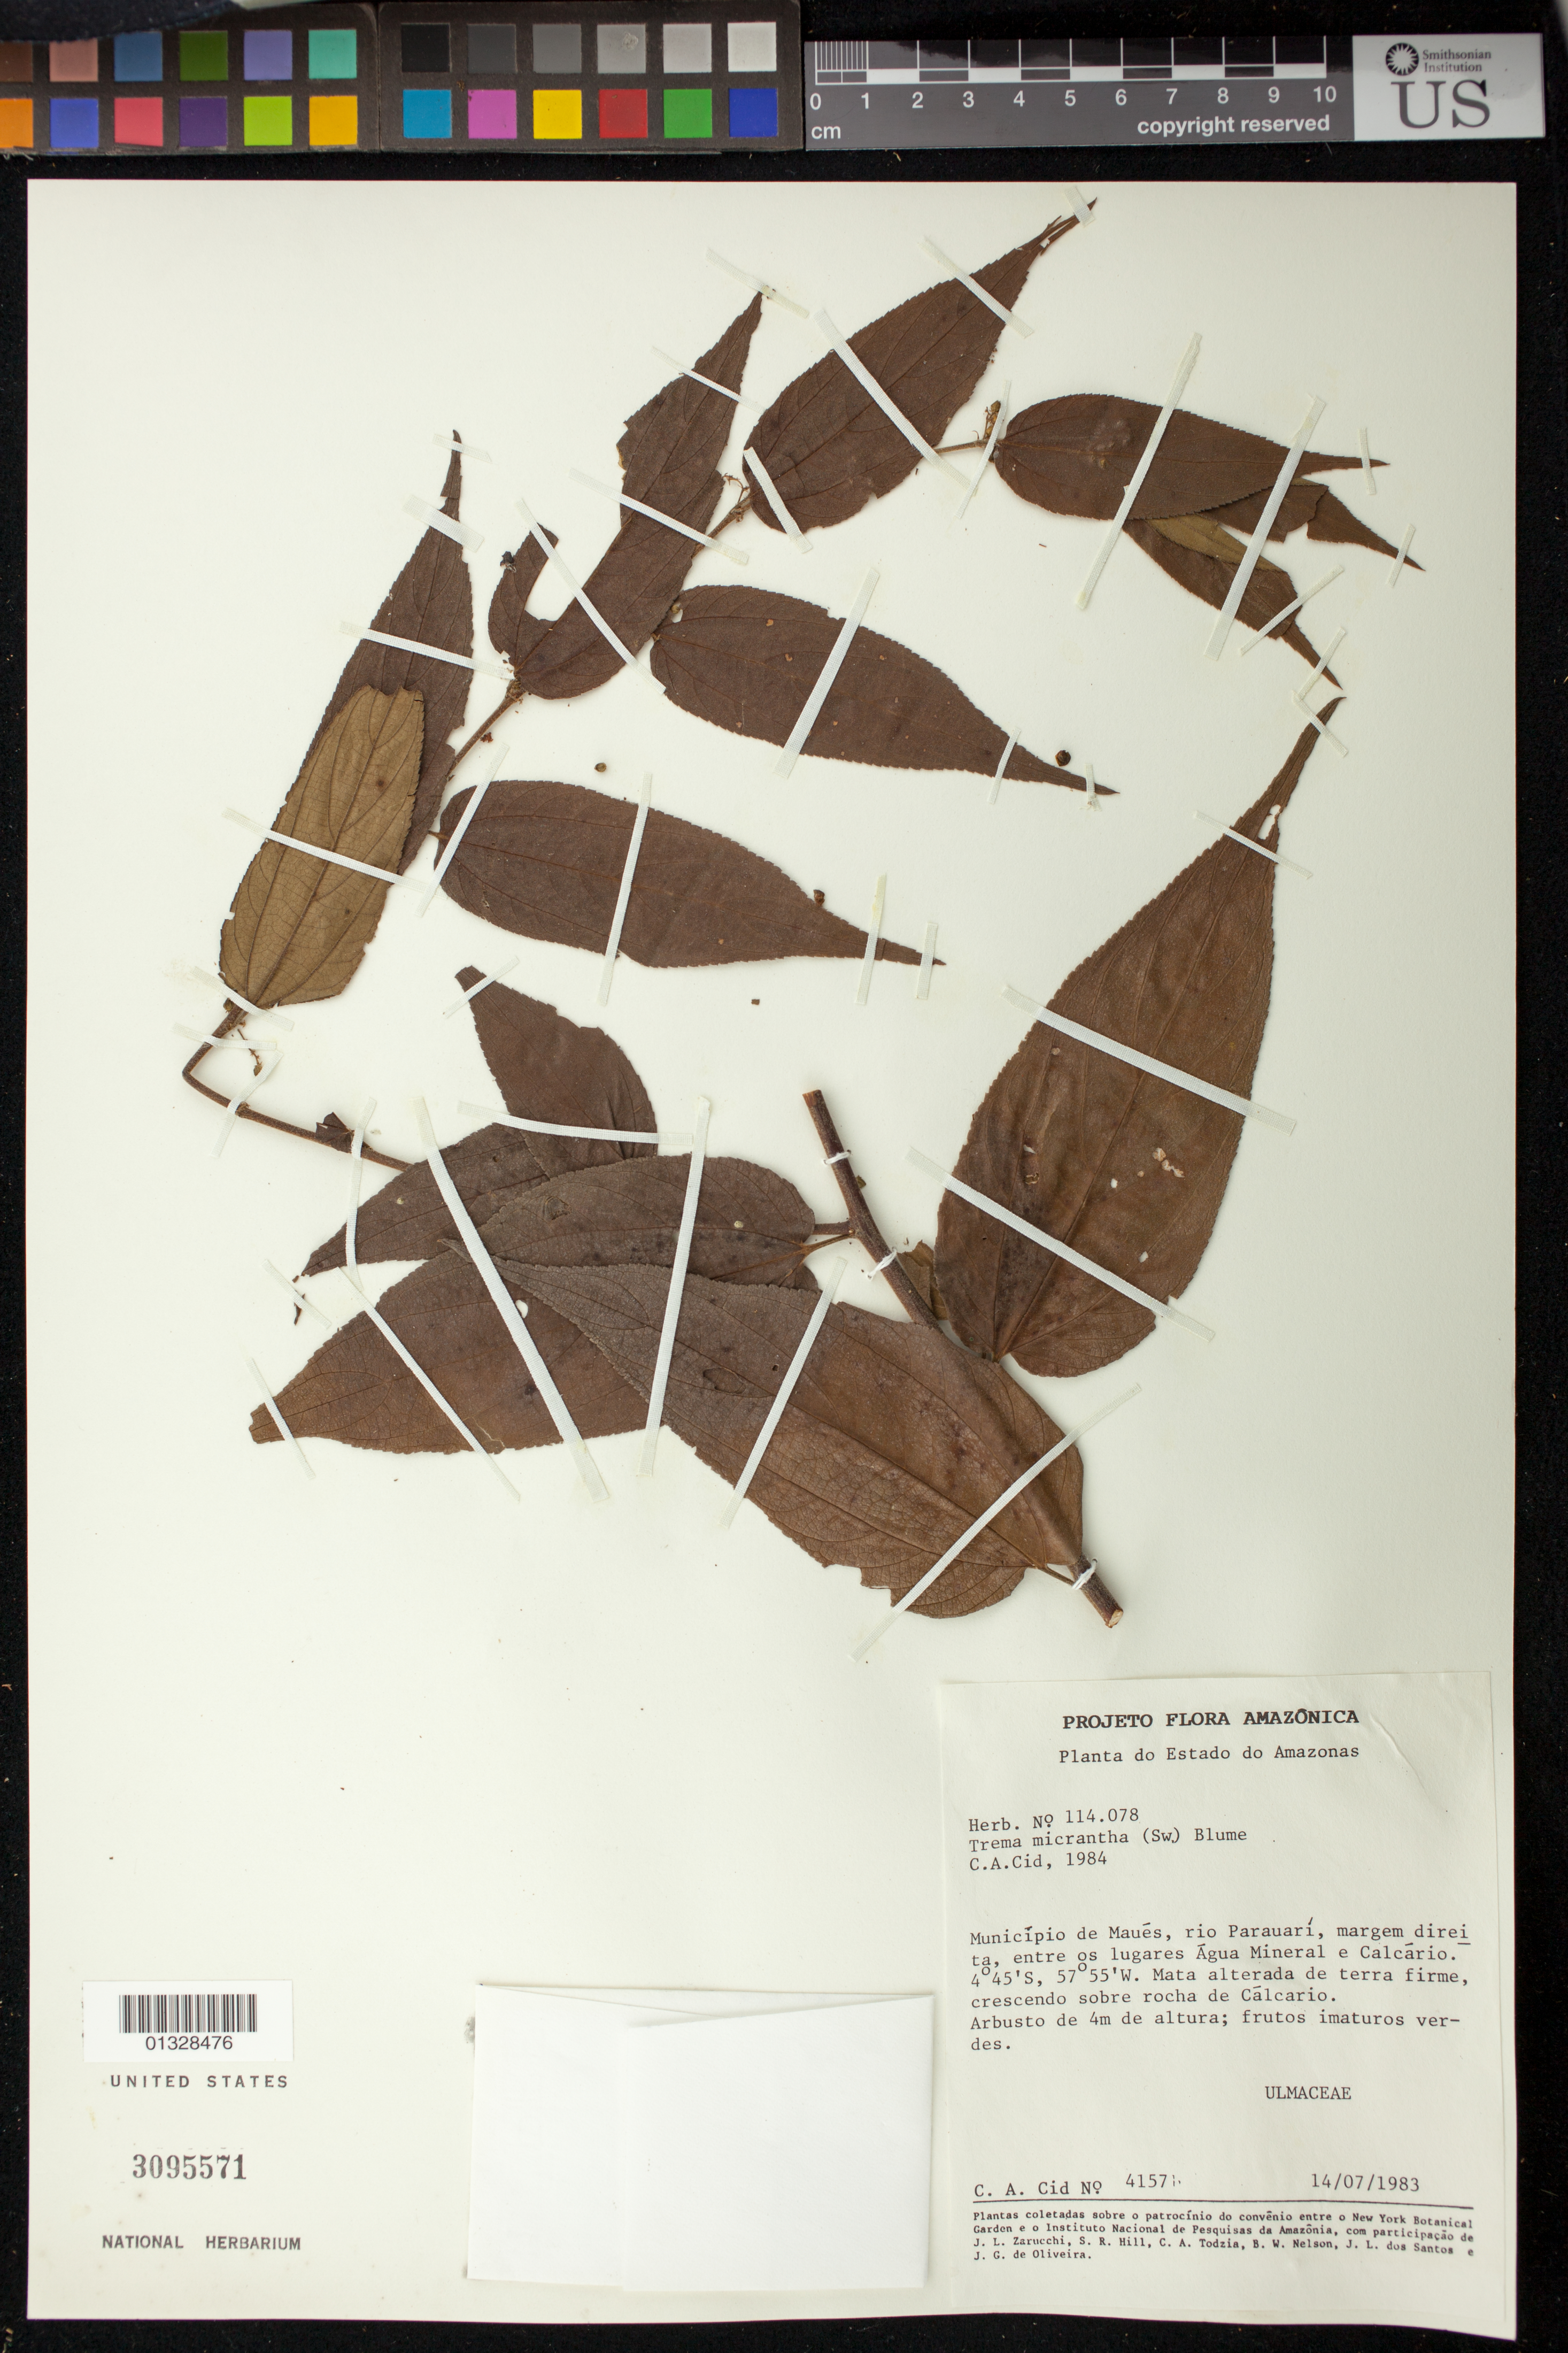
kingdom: Plantae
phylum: Tracheophyta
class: Magnoliopsida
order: Rosales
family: Cannabaceae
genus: Trema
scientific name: Trema micranthum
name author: (L.) Blume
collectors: C. A. Cid Ferreira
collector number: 4157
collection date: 1983-07-14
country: Brazil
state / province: Amazonas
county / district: Maués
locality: Rio Parauarí, margem direita entre os lugares Água Mineral e Calcário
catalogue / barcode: US 3095571